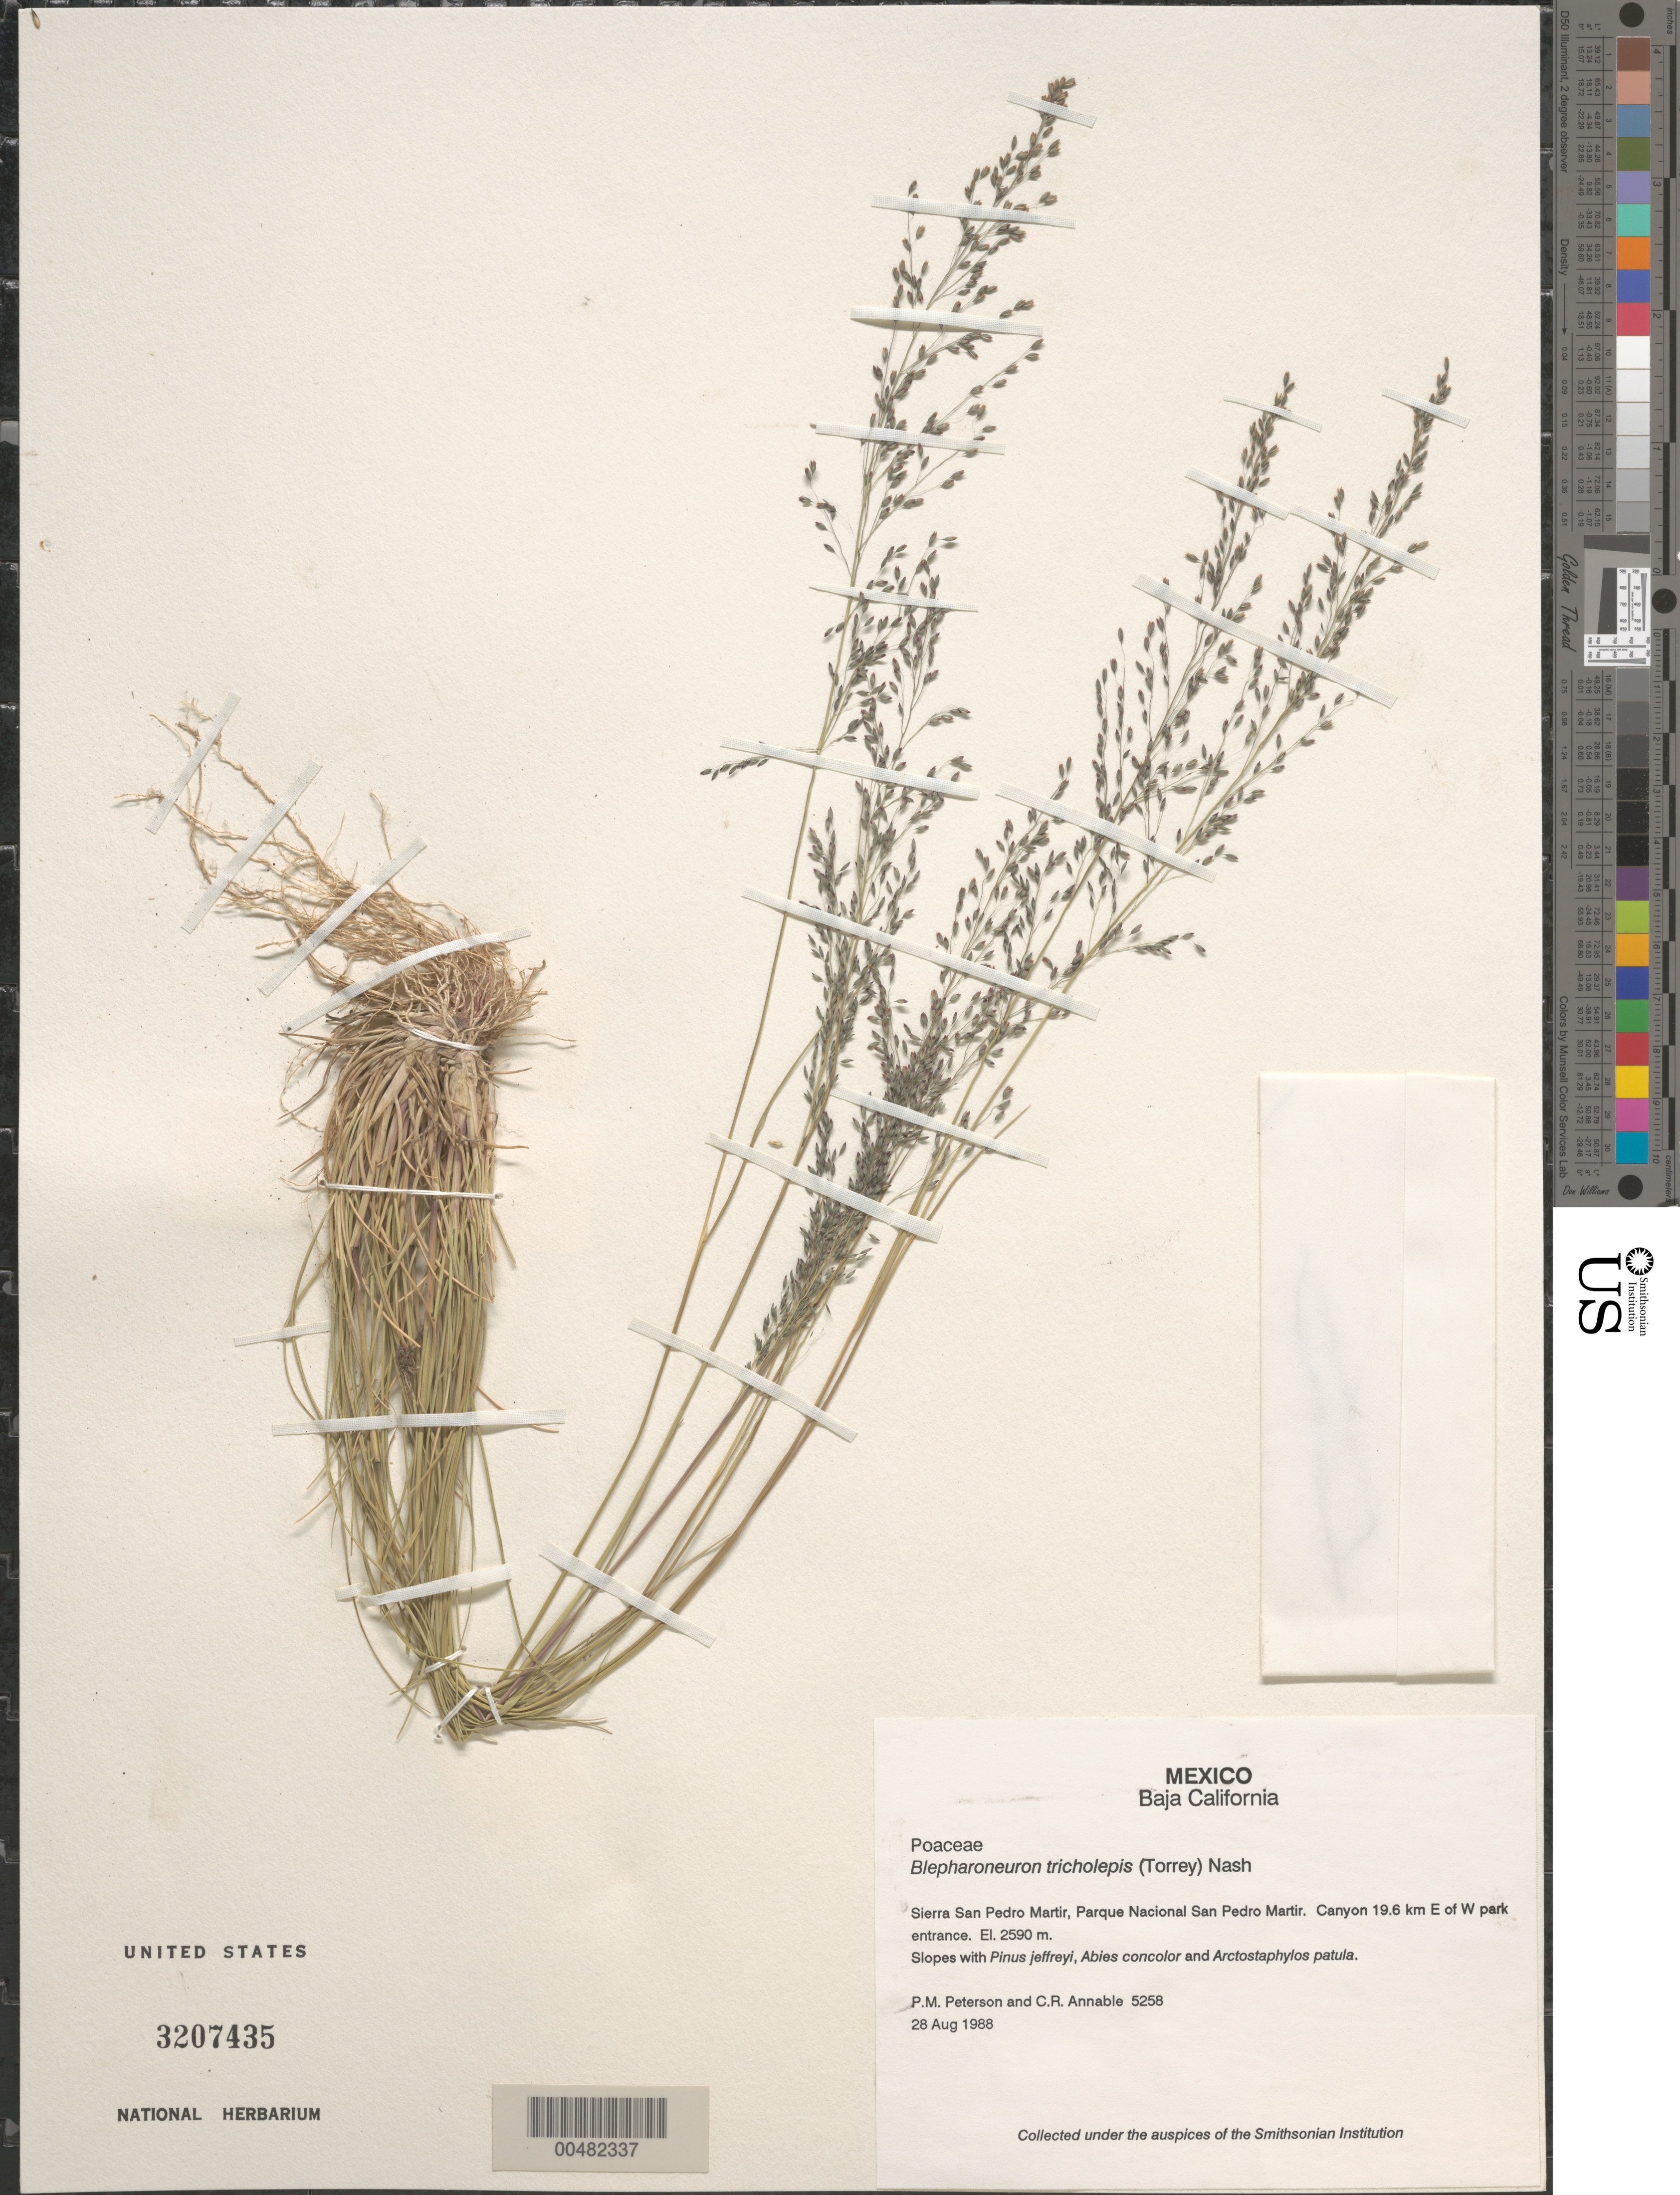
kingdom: Plantae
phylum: Tracheophyta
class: Liliopsida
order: Poales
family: Poaceae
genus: Blepharoneuron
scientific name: Blepharoneuron tricholepis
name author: (Torr.) Nash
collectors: P. M. Peterson & C. R. Annable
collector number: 5258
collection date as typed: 28 Aug 1988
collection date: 1988-08-28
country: Mexico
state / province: Baja California Norte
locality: Sierra San Pedro Martir, Parque Nacional San Pedro Martir, canyon 19.6 km E of western park entrance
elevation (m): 2590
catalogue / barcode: US 3207435